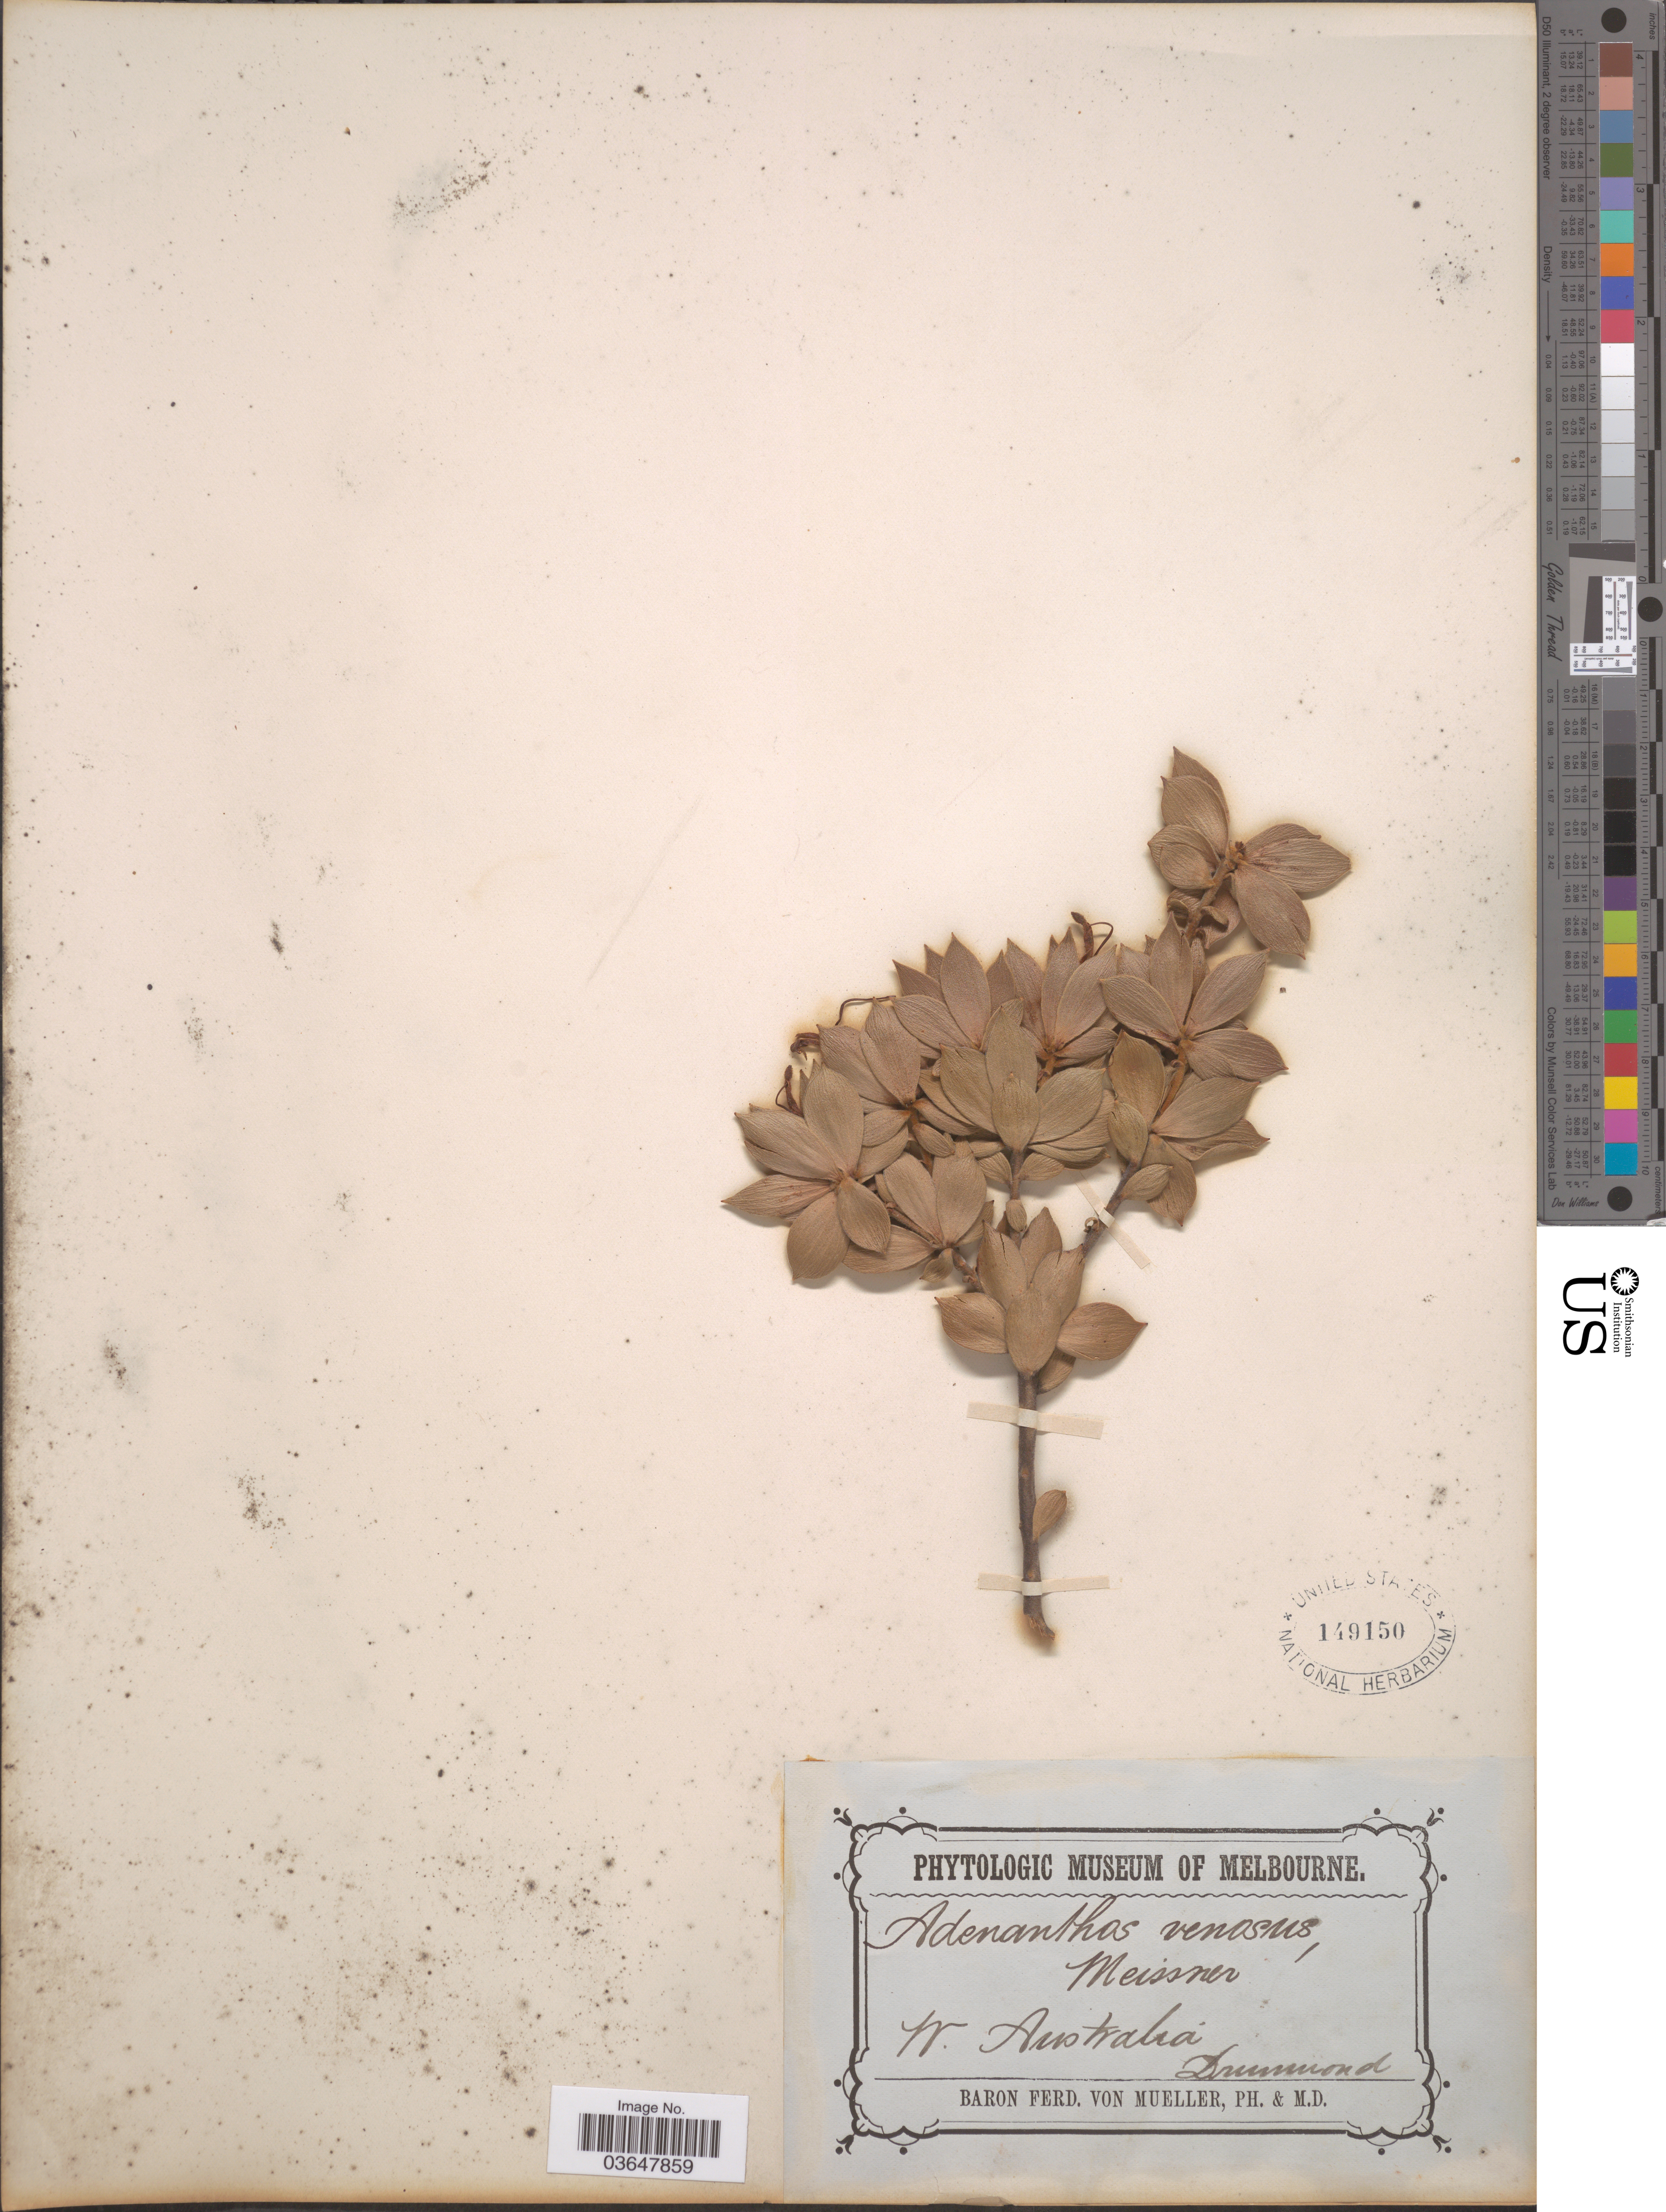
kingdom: Plantae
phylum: Tracheophyta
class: Magnoliopsida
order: Proteales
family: Proteaceae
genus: Adenanthos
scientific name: Adenanthos venosus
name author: Meisn.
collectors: F. Mueller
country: Australia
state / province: Western Australia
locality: Drummond.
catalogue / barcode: US 149150